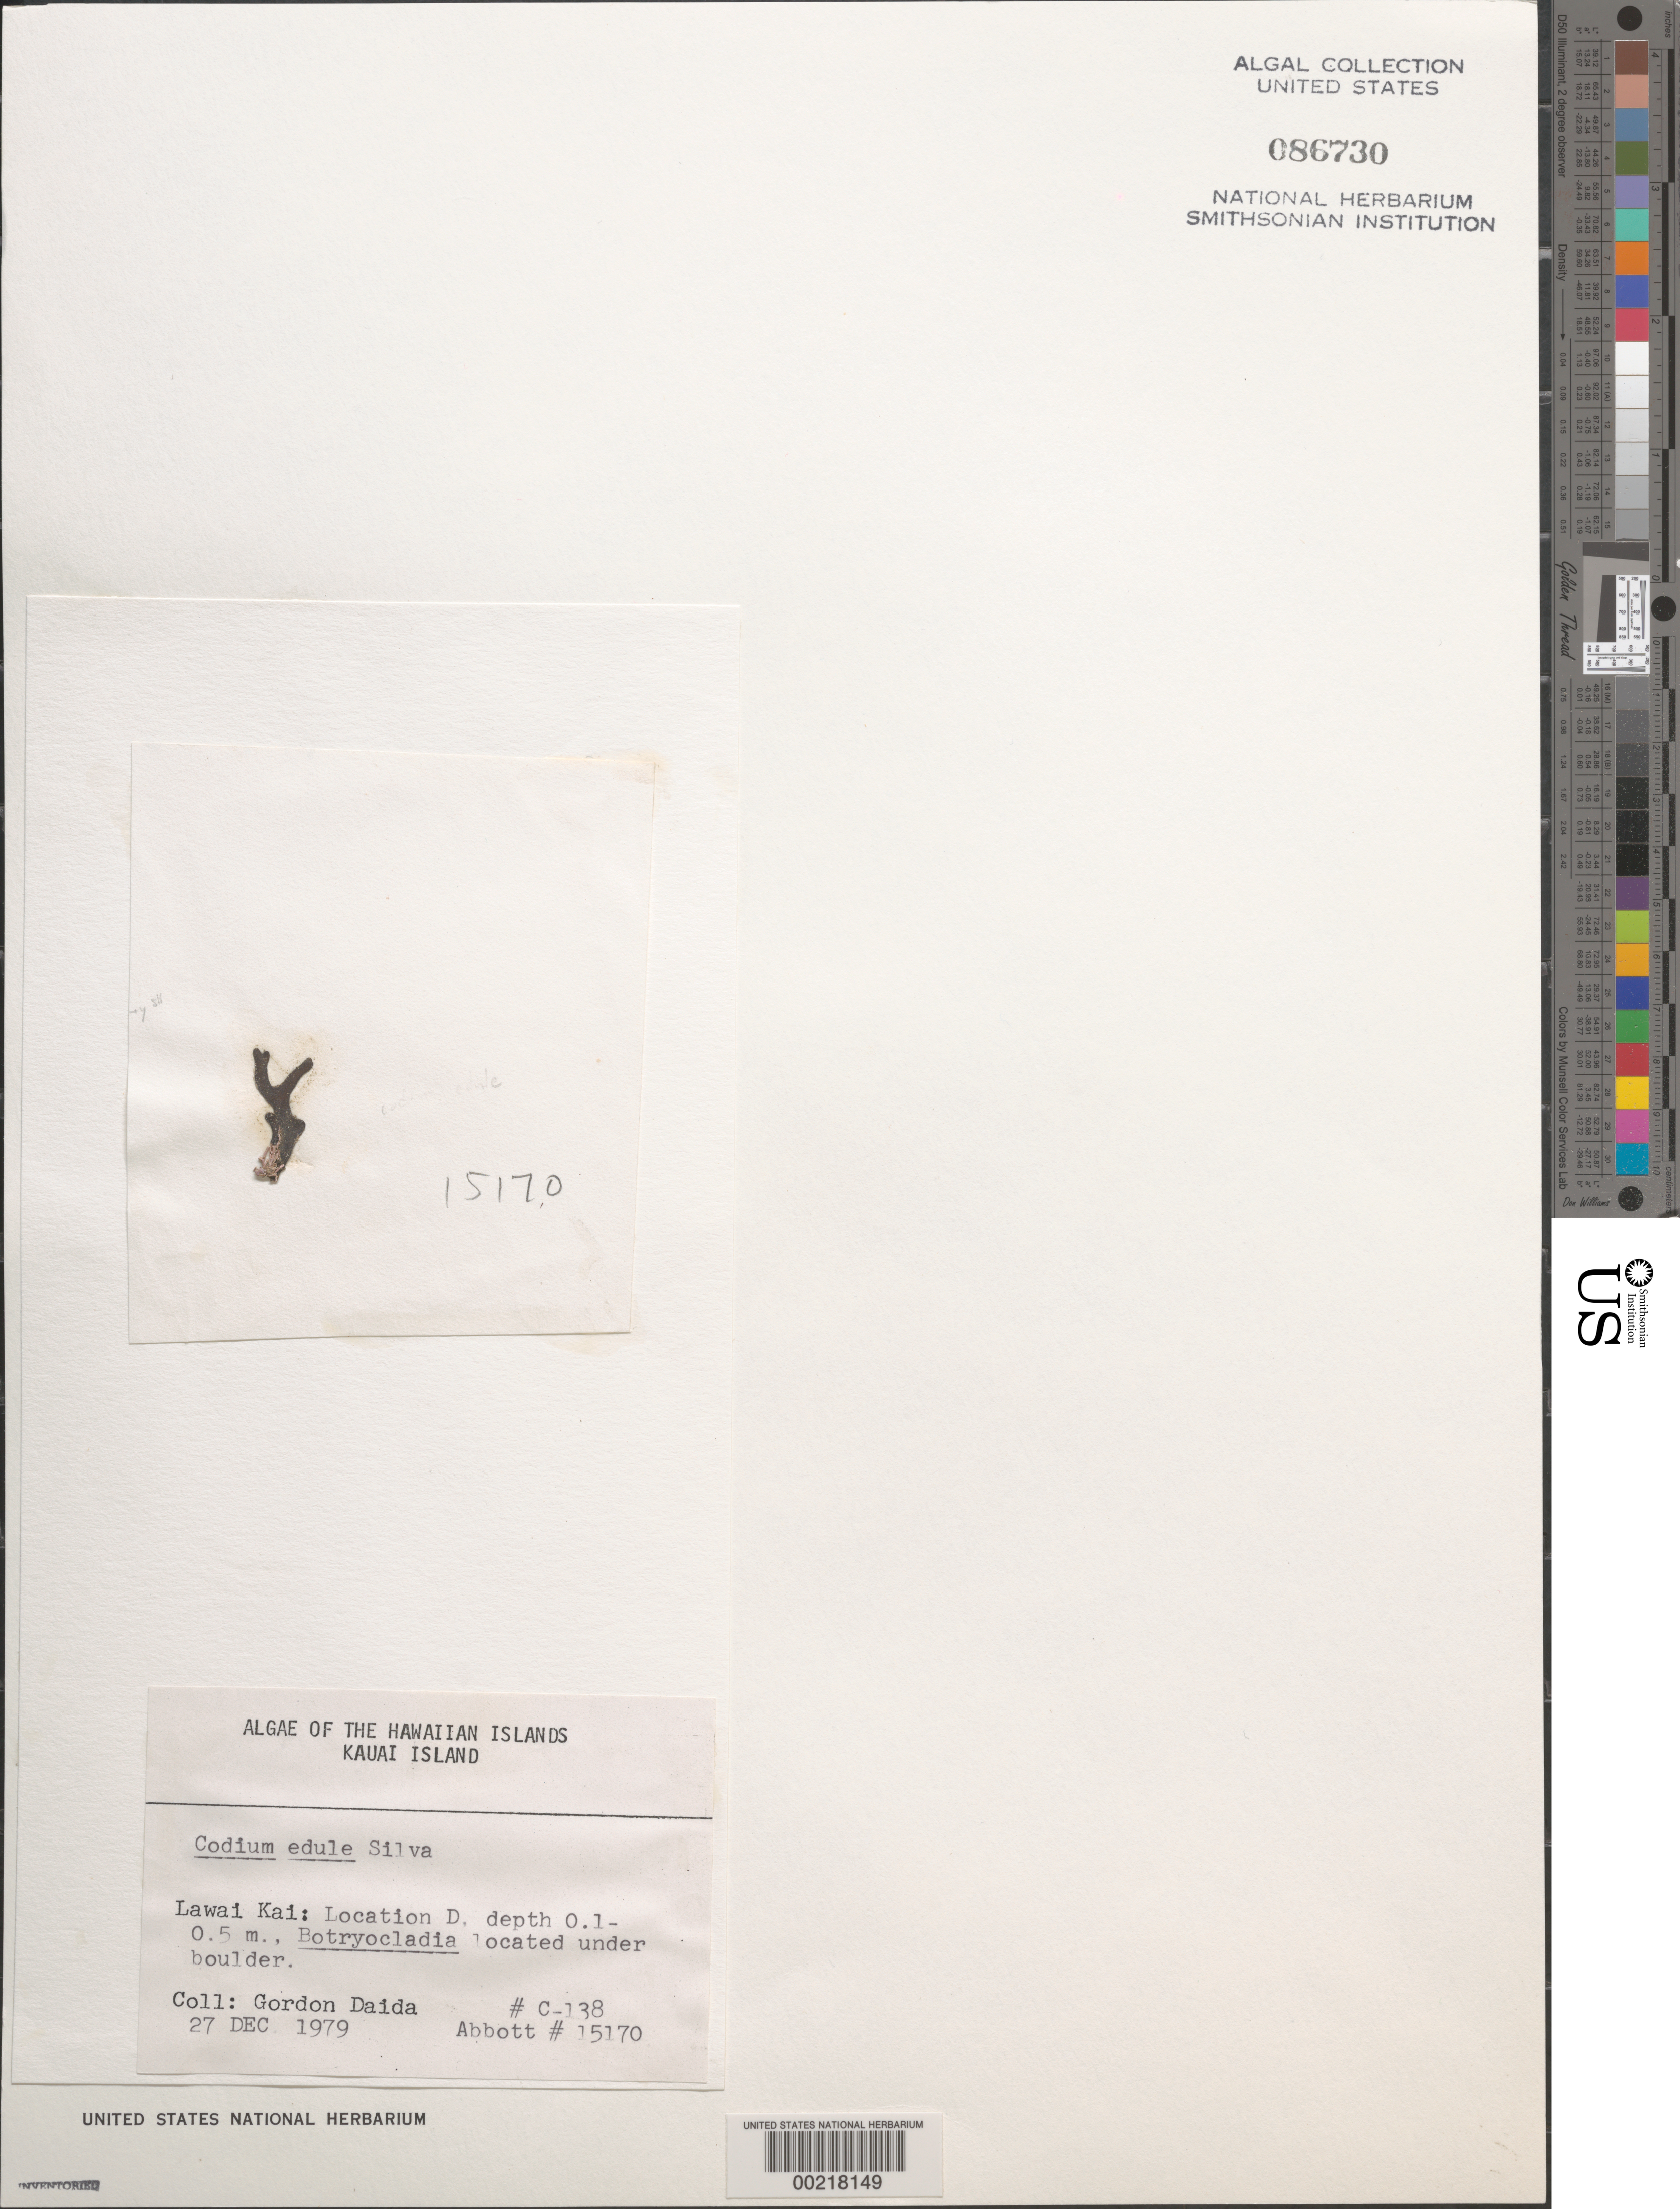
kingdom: Plantae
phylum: Chlorophyta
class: Ulvophyceae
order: Bryopsidales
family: Codiaceae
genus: Codium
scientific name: Codium edule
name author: P.C. Silva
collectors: G. Daida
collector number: C138 & IAA 15170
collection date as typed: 27 Dec 1979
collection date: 1979-12-27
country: United States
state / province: Hawaii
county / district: Kauai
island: Kaua'i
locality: Lawai Kai, Location D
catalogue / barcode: US 86730